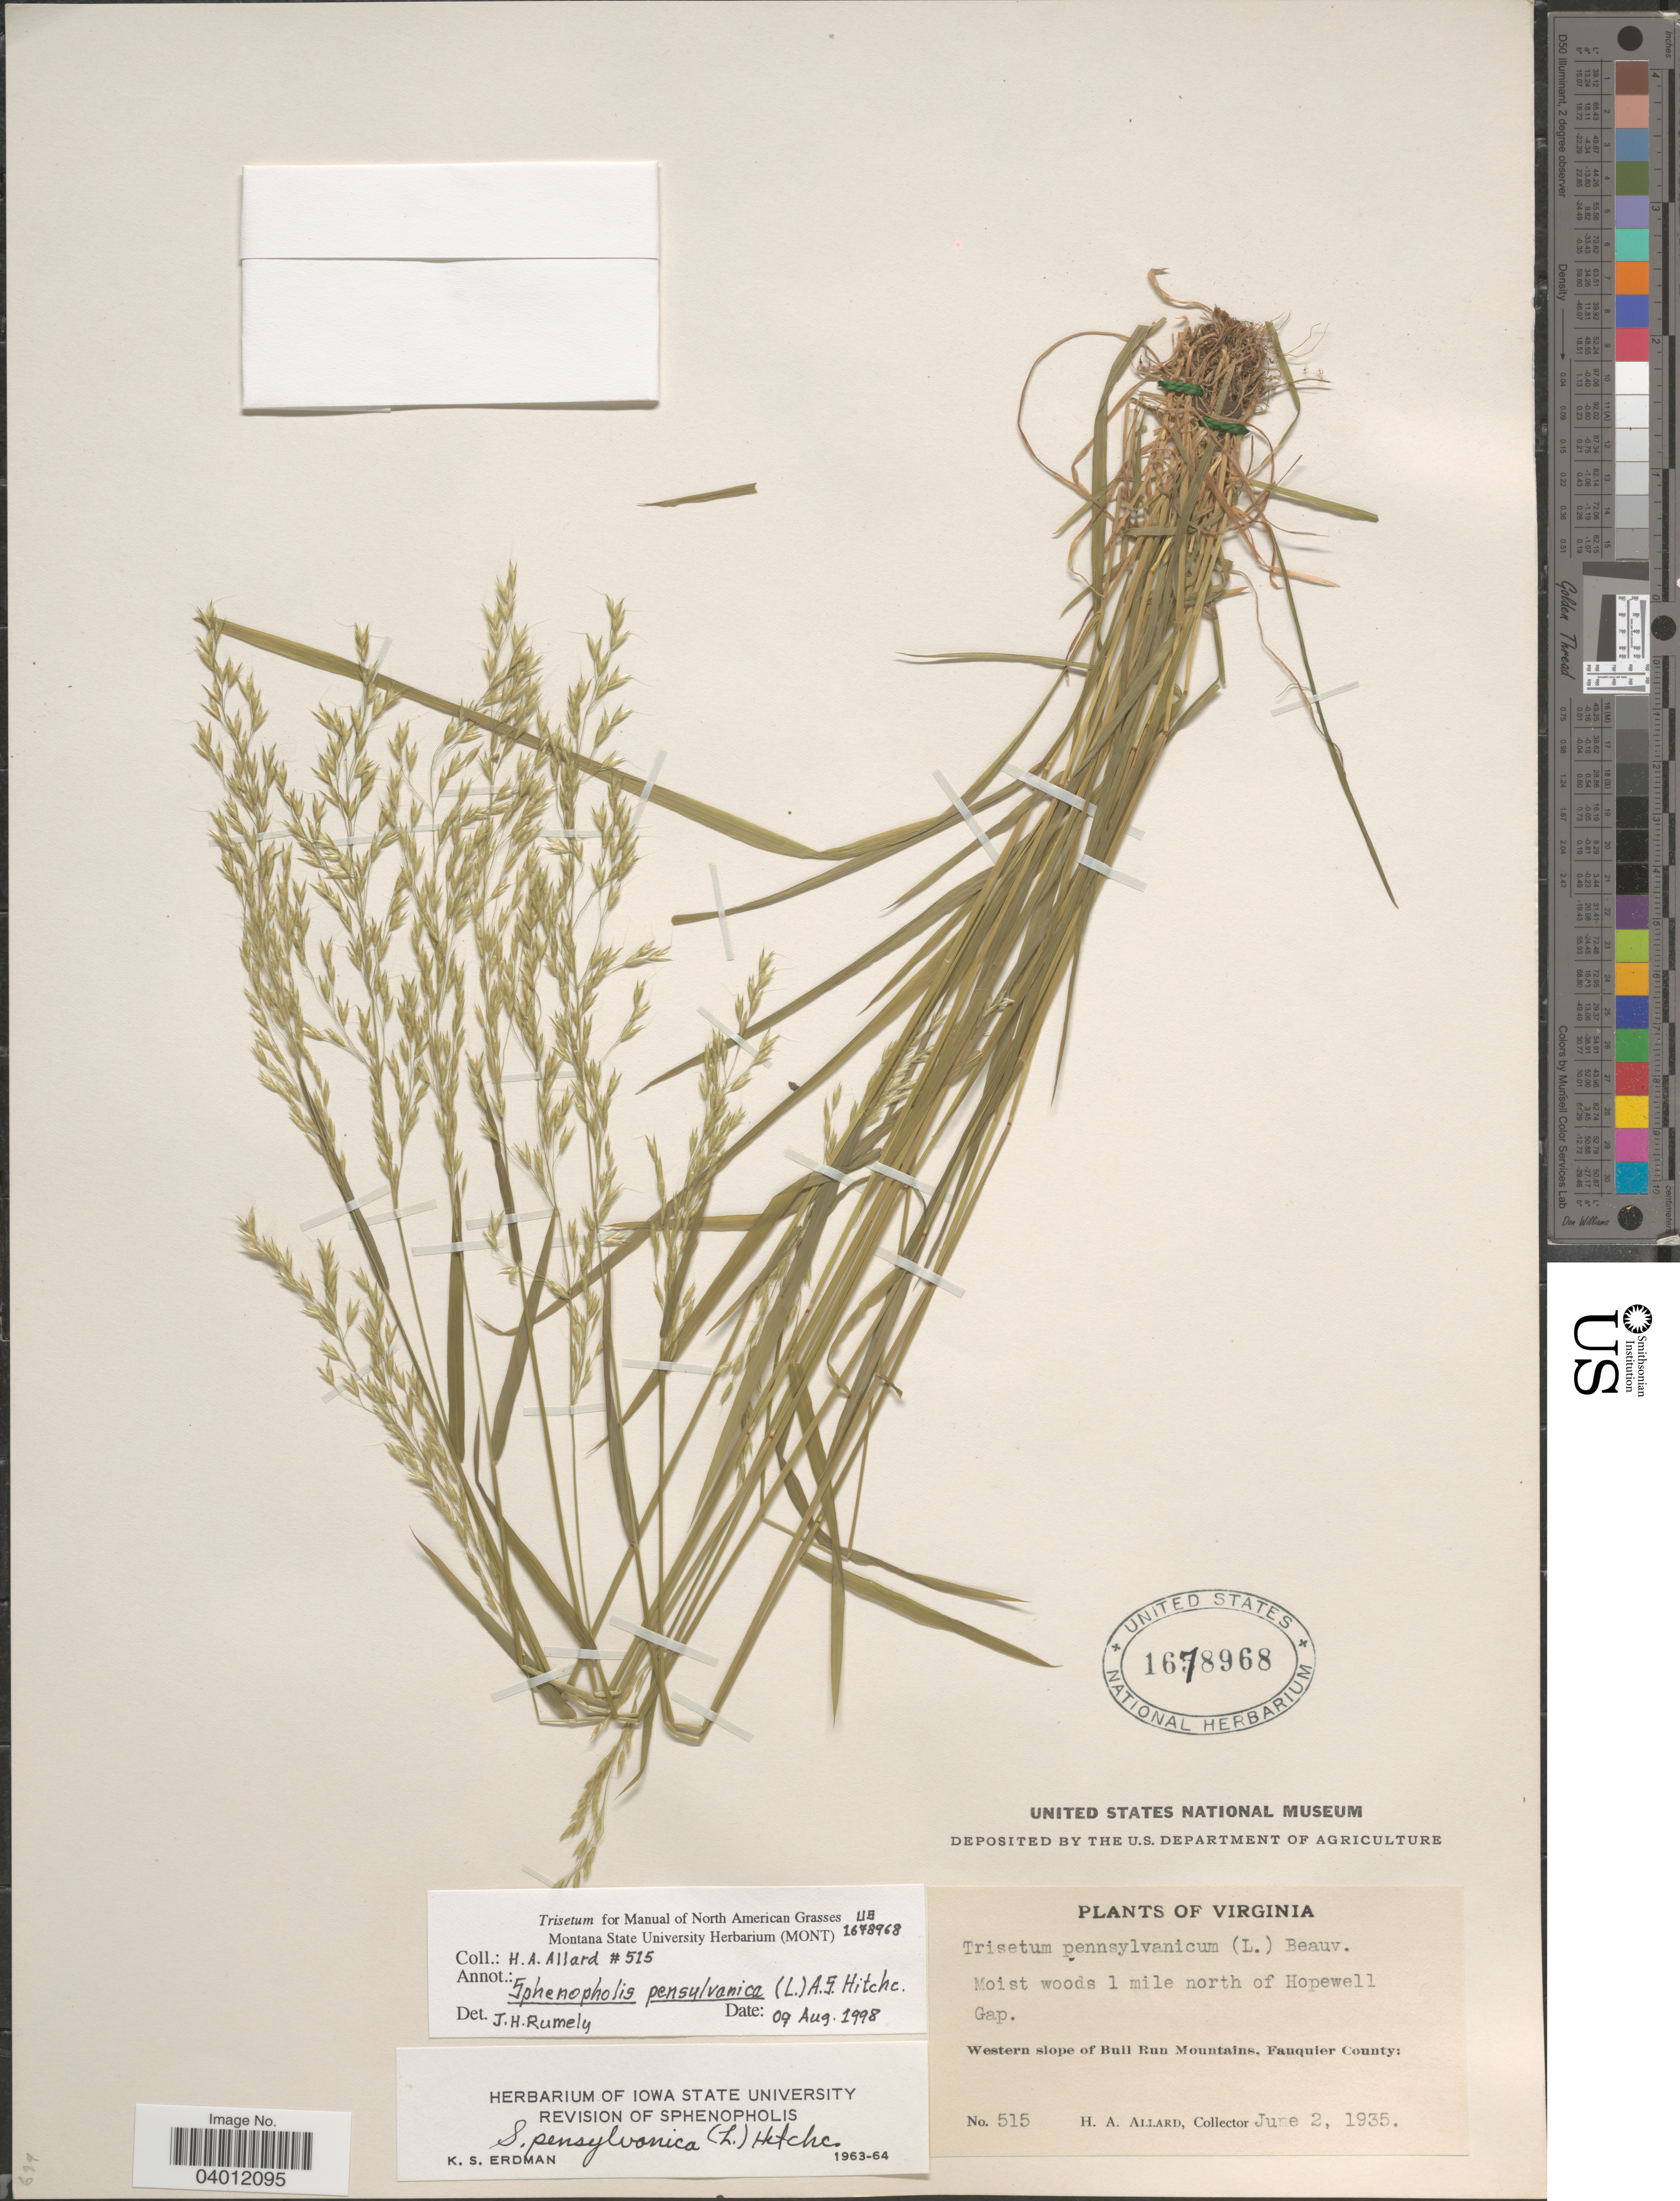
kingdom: Plantae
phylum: Tracheophyta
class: Liliopsida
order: Poales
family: Poaceae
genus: Sphenopholis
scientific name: Sphenopholis pensylvanica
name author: (L.) Hitchc.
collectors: H. A. Allard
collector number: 515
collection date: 1935-06-02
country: United States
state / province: Virginia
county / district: Fauquier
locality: Moist woods 1 mile north of Hopewell gap. Western slope of Bull Run Mountains, Fauquier County.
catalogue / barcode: US 1678968